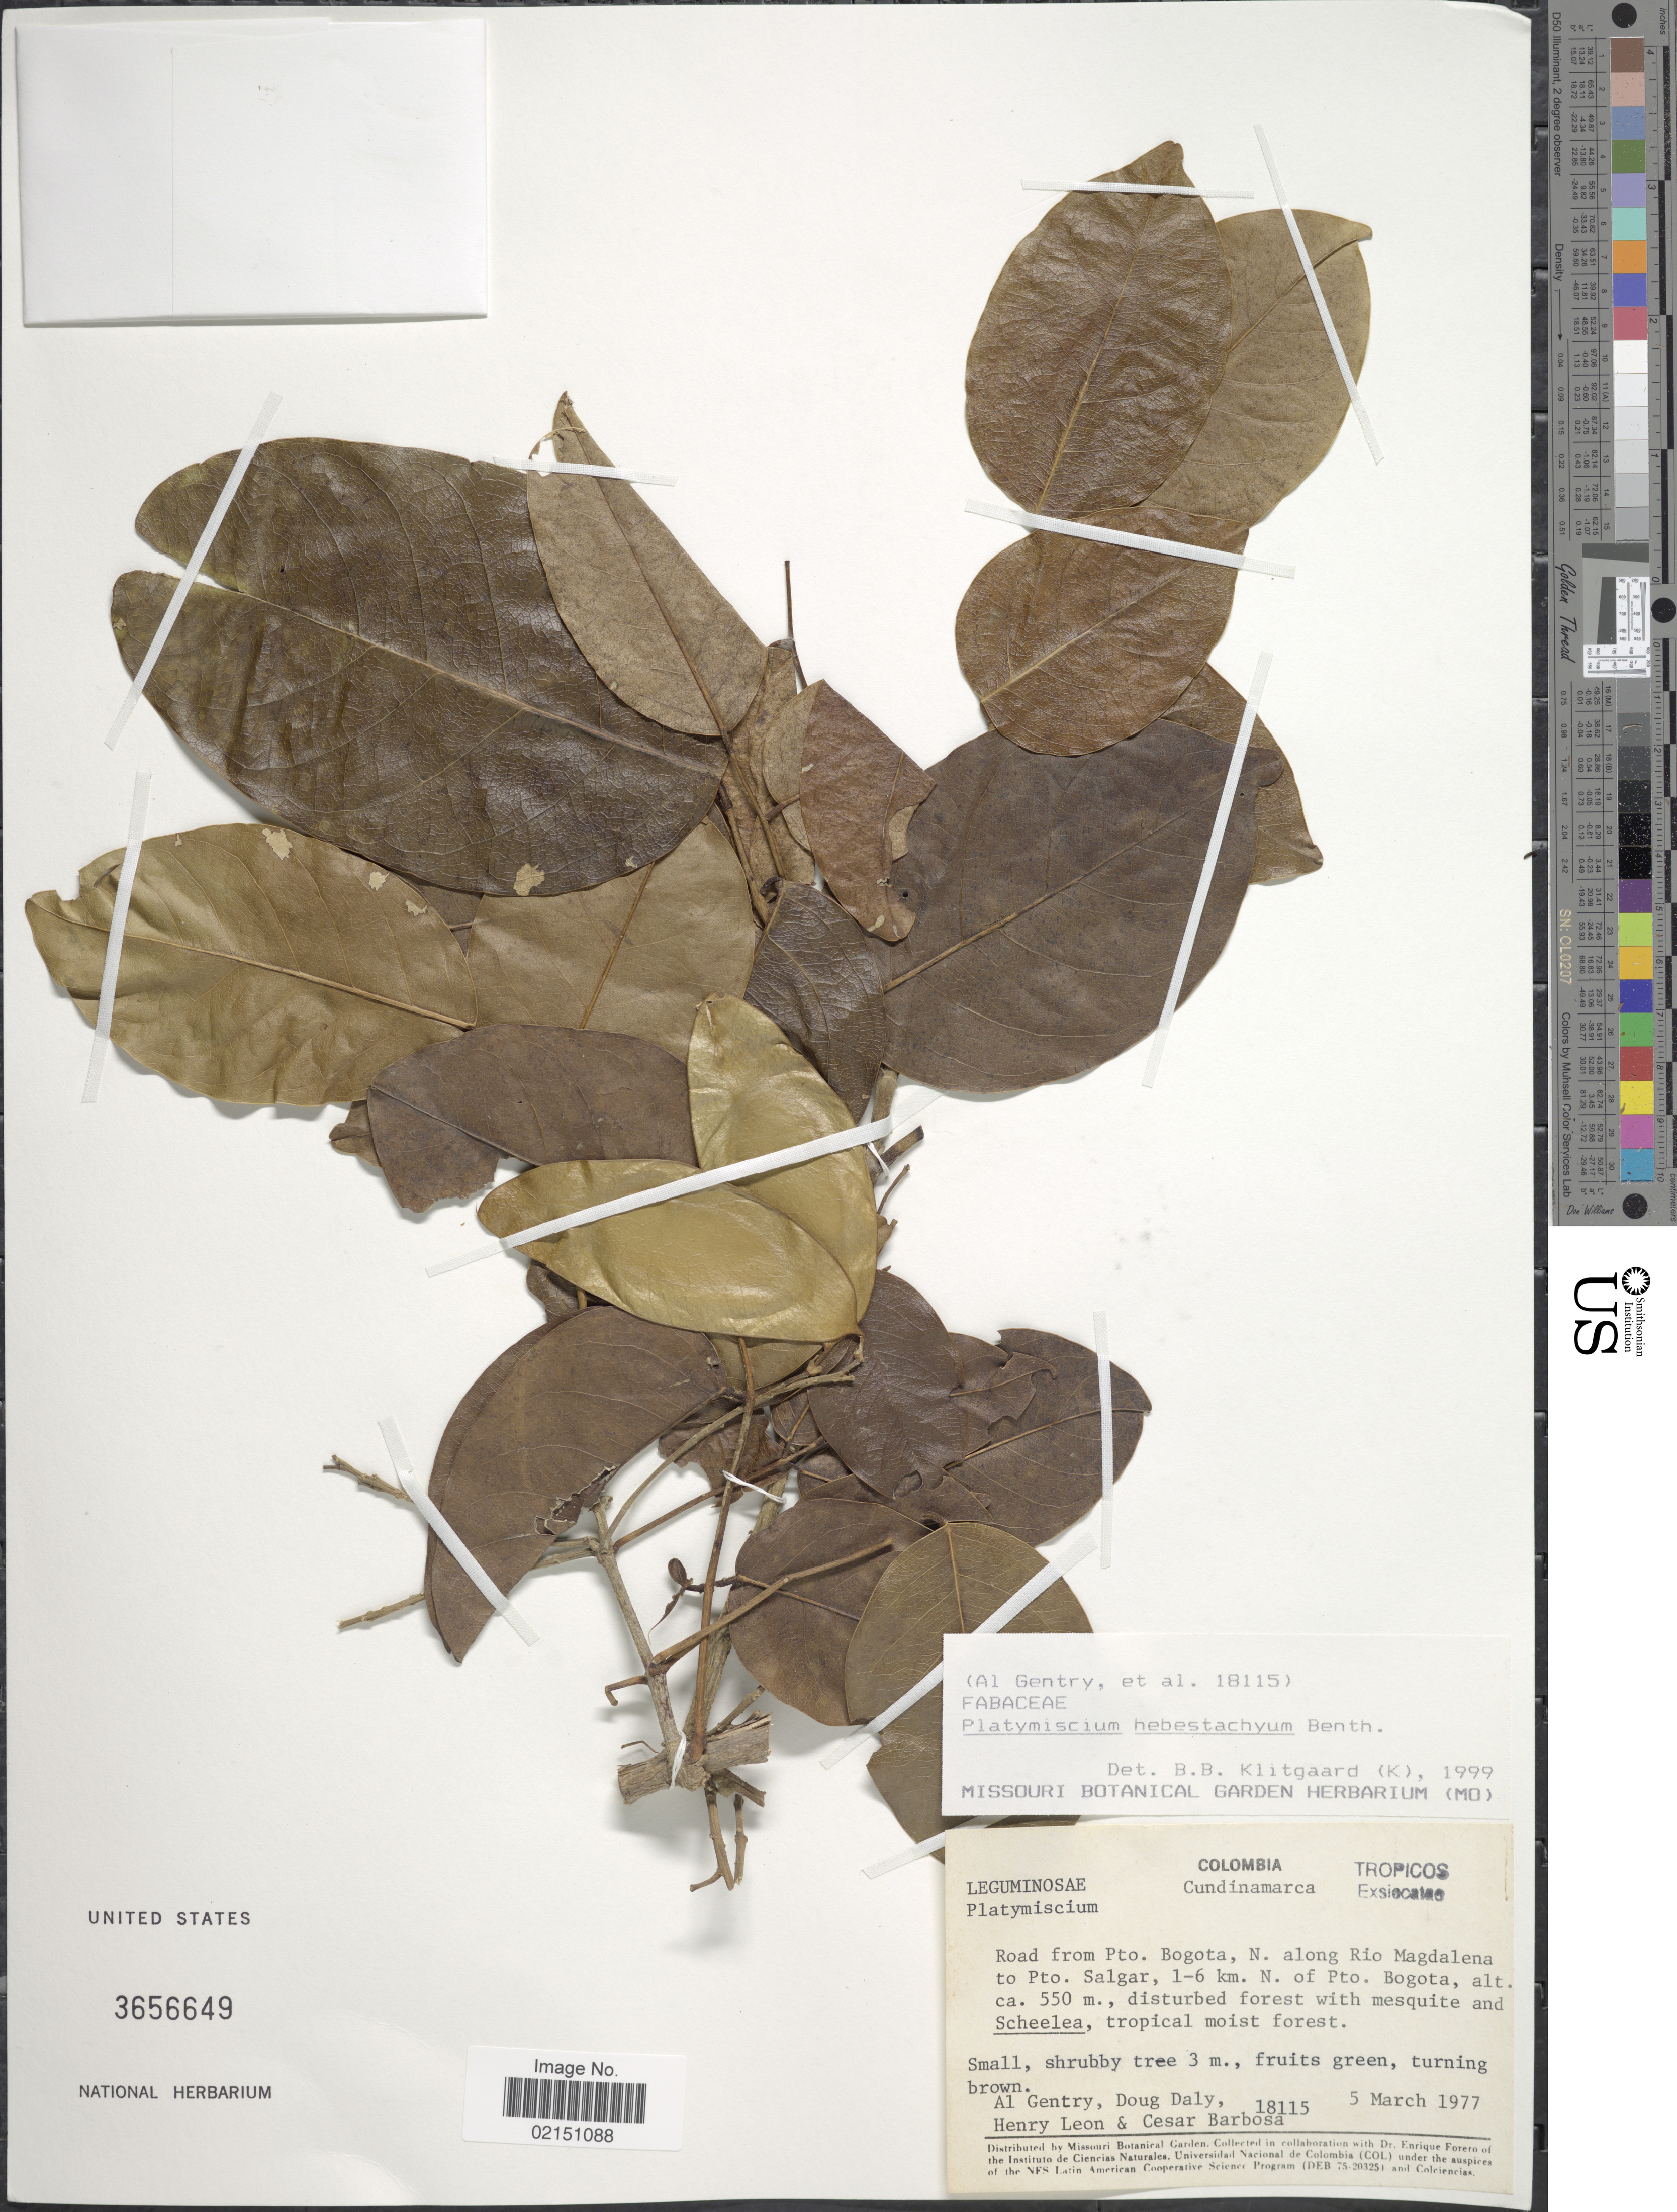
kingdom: Plantae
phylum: Tracheophyta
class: Magnoliopsida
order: Fabales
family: Fabaceae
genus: Platymiscium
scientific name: Platymiscium hebestachyum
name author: Benth.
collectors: A. H. Gentry, D. C. Daly, Henry Leon & C. E. Barbosa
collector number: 18115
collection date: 1977-03-05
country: Colombia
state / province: Cundinamarca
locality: Road from Pto. Bogota, N. along Rio Magdalena to Pto. Salgar, 1-6 km. N. of Pto. Bogota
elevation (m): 550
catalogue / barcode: US 3656649